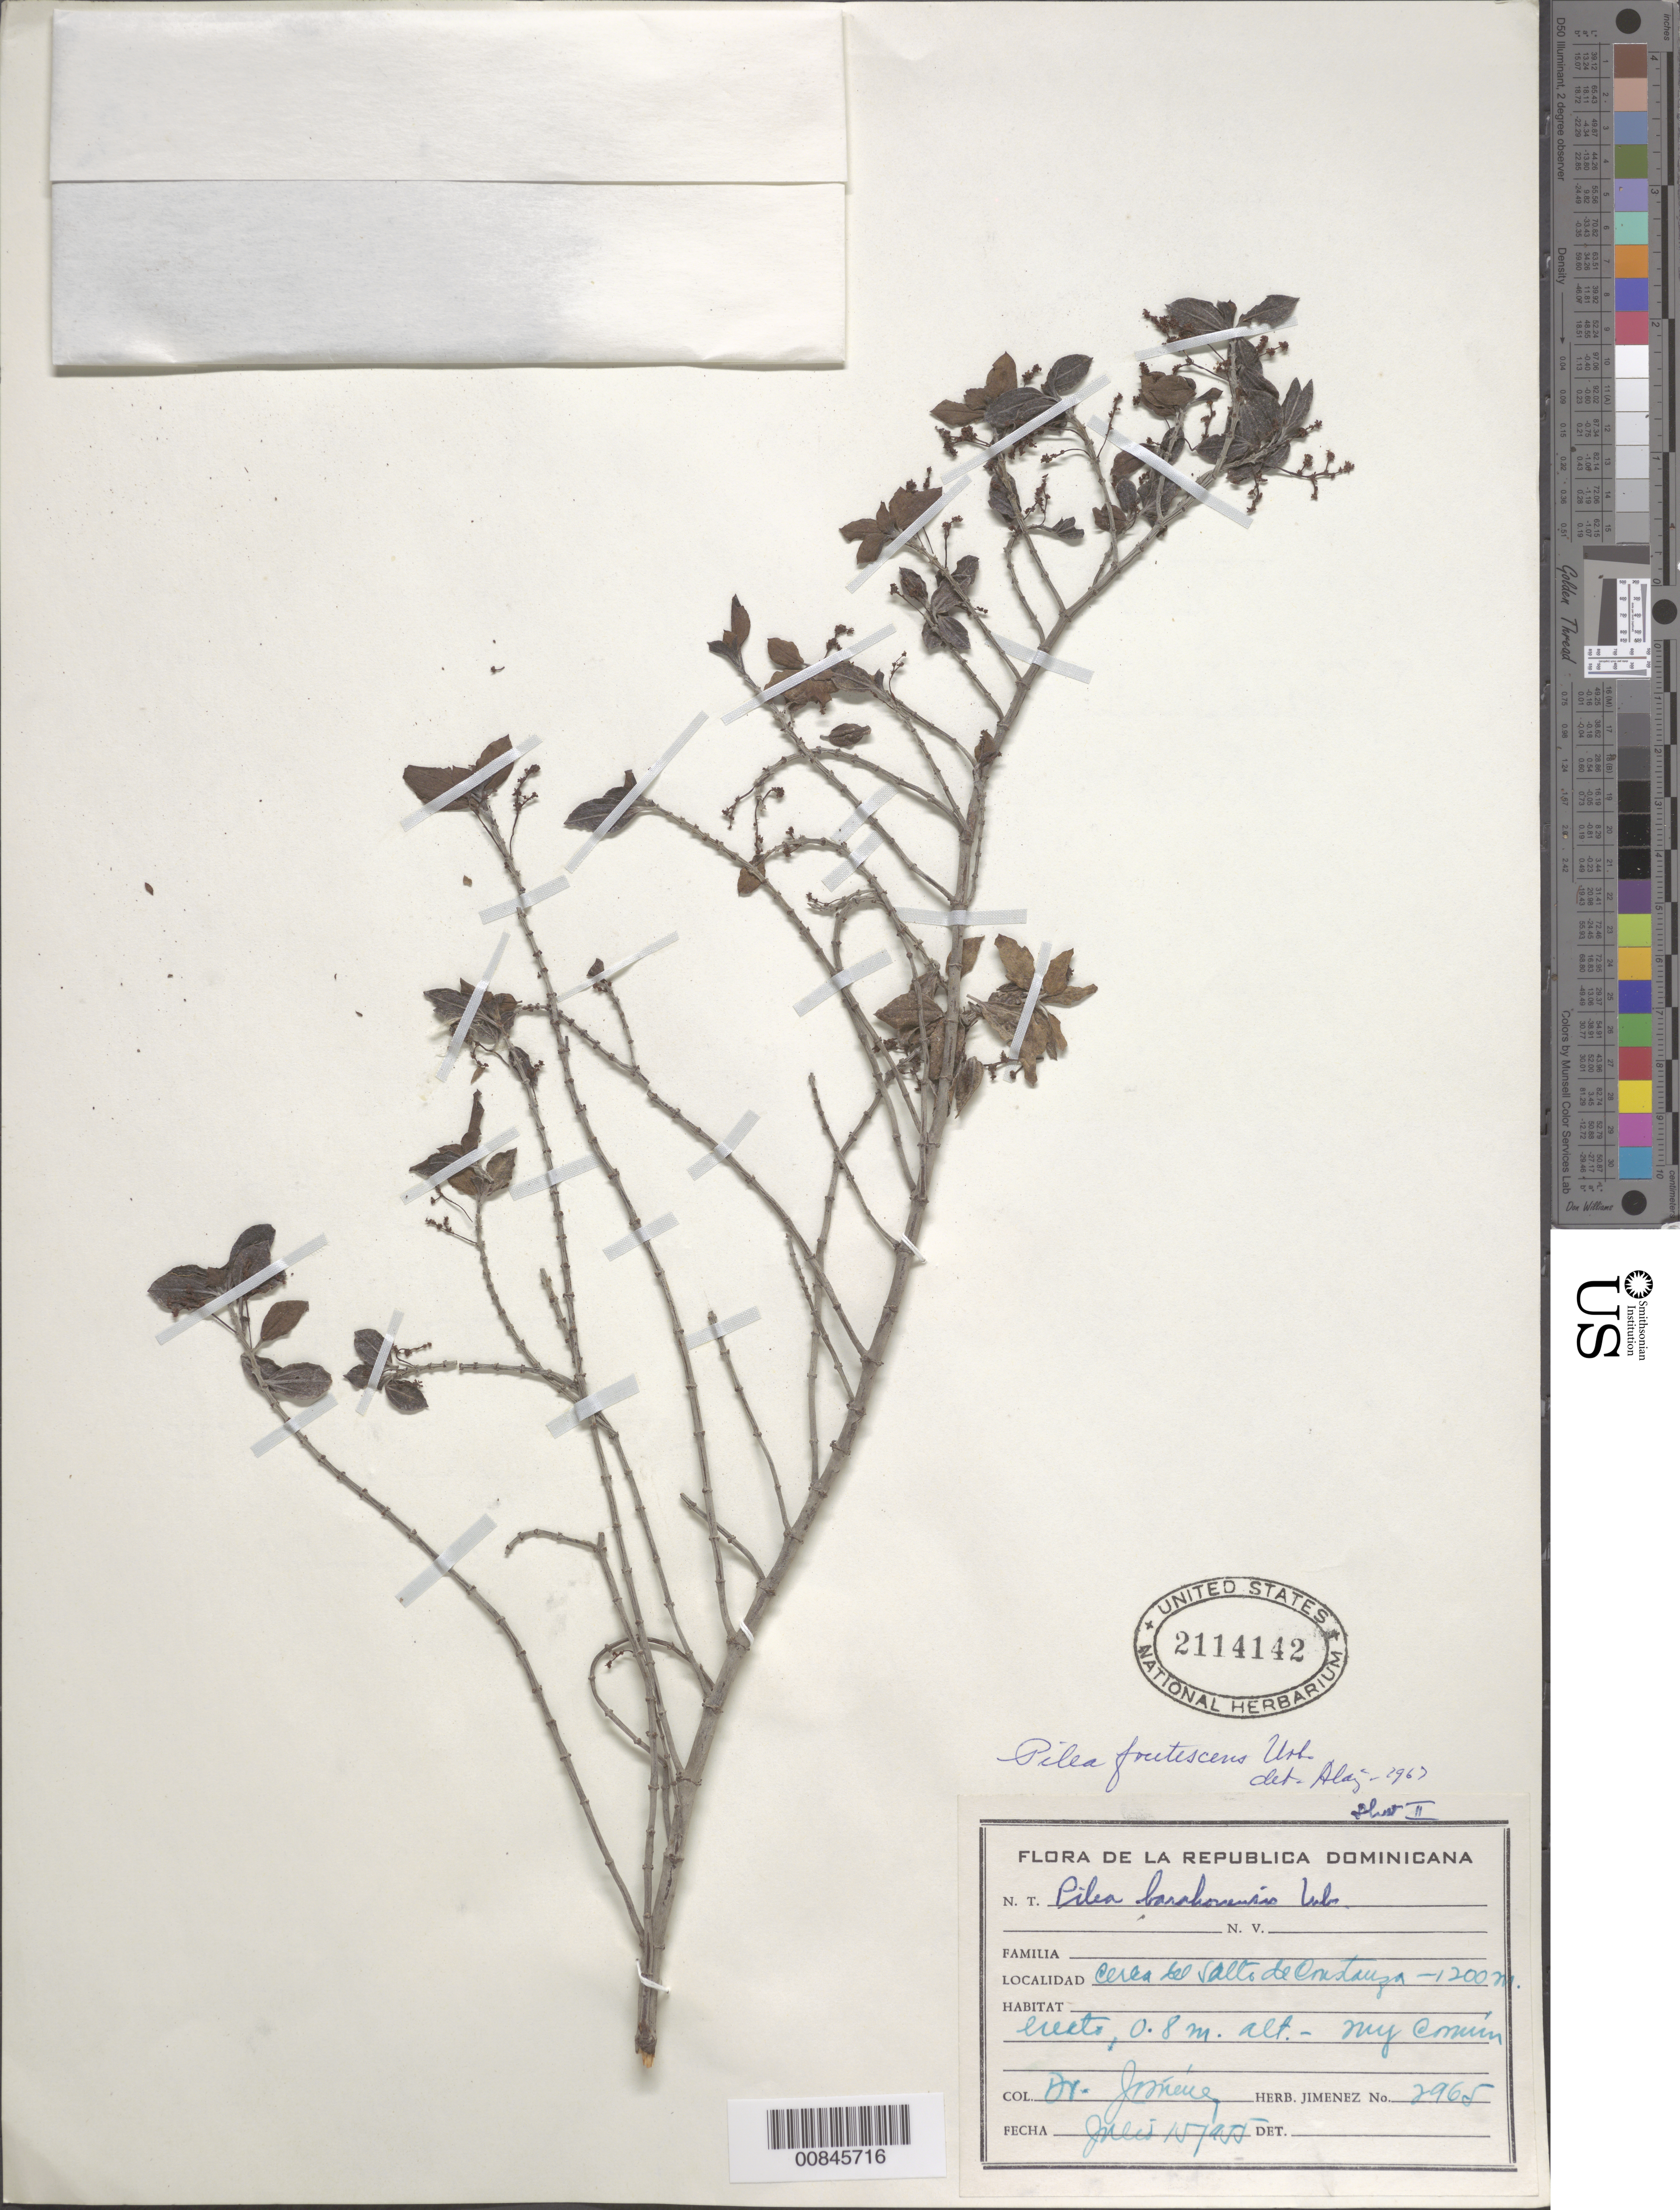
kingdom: Plantae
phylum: Tracheophyta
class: Magnoliopsida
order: Rosales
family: Urticaceae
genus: Pilea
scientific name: Pilea frutescens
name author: Urb.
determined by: Liogier, Alain H.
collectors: J. J. Jiménez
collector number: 2965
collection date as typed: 15 Jul 1955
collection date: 1955-07-15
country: Dominican Republic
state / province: La Vega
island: Hispaniola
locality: Cerca del Salto de Constanza, Constanza.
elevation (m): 1200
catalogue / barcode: US 2114142